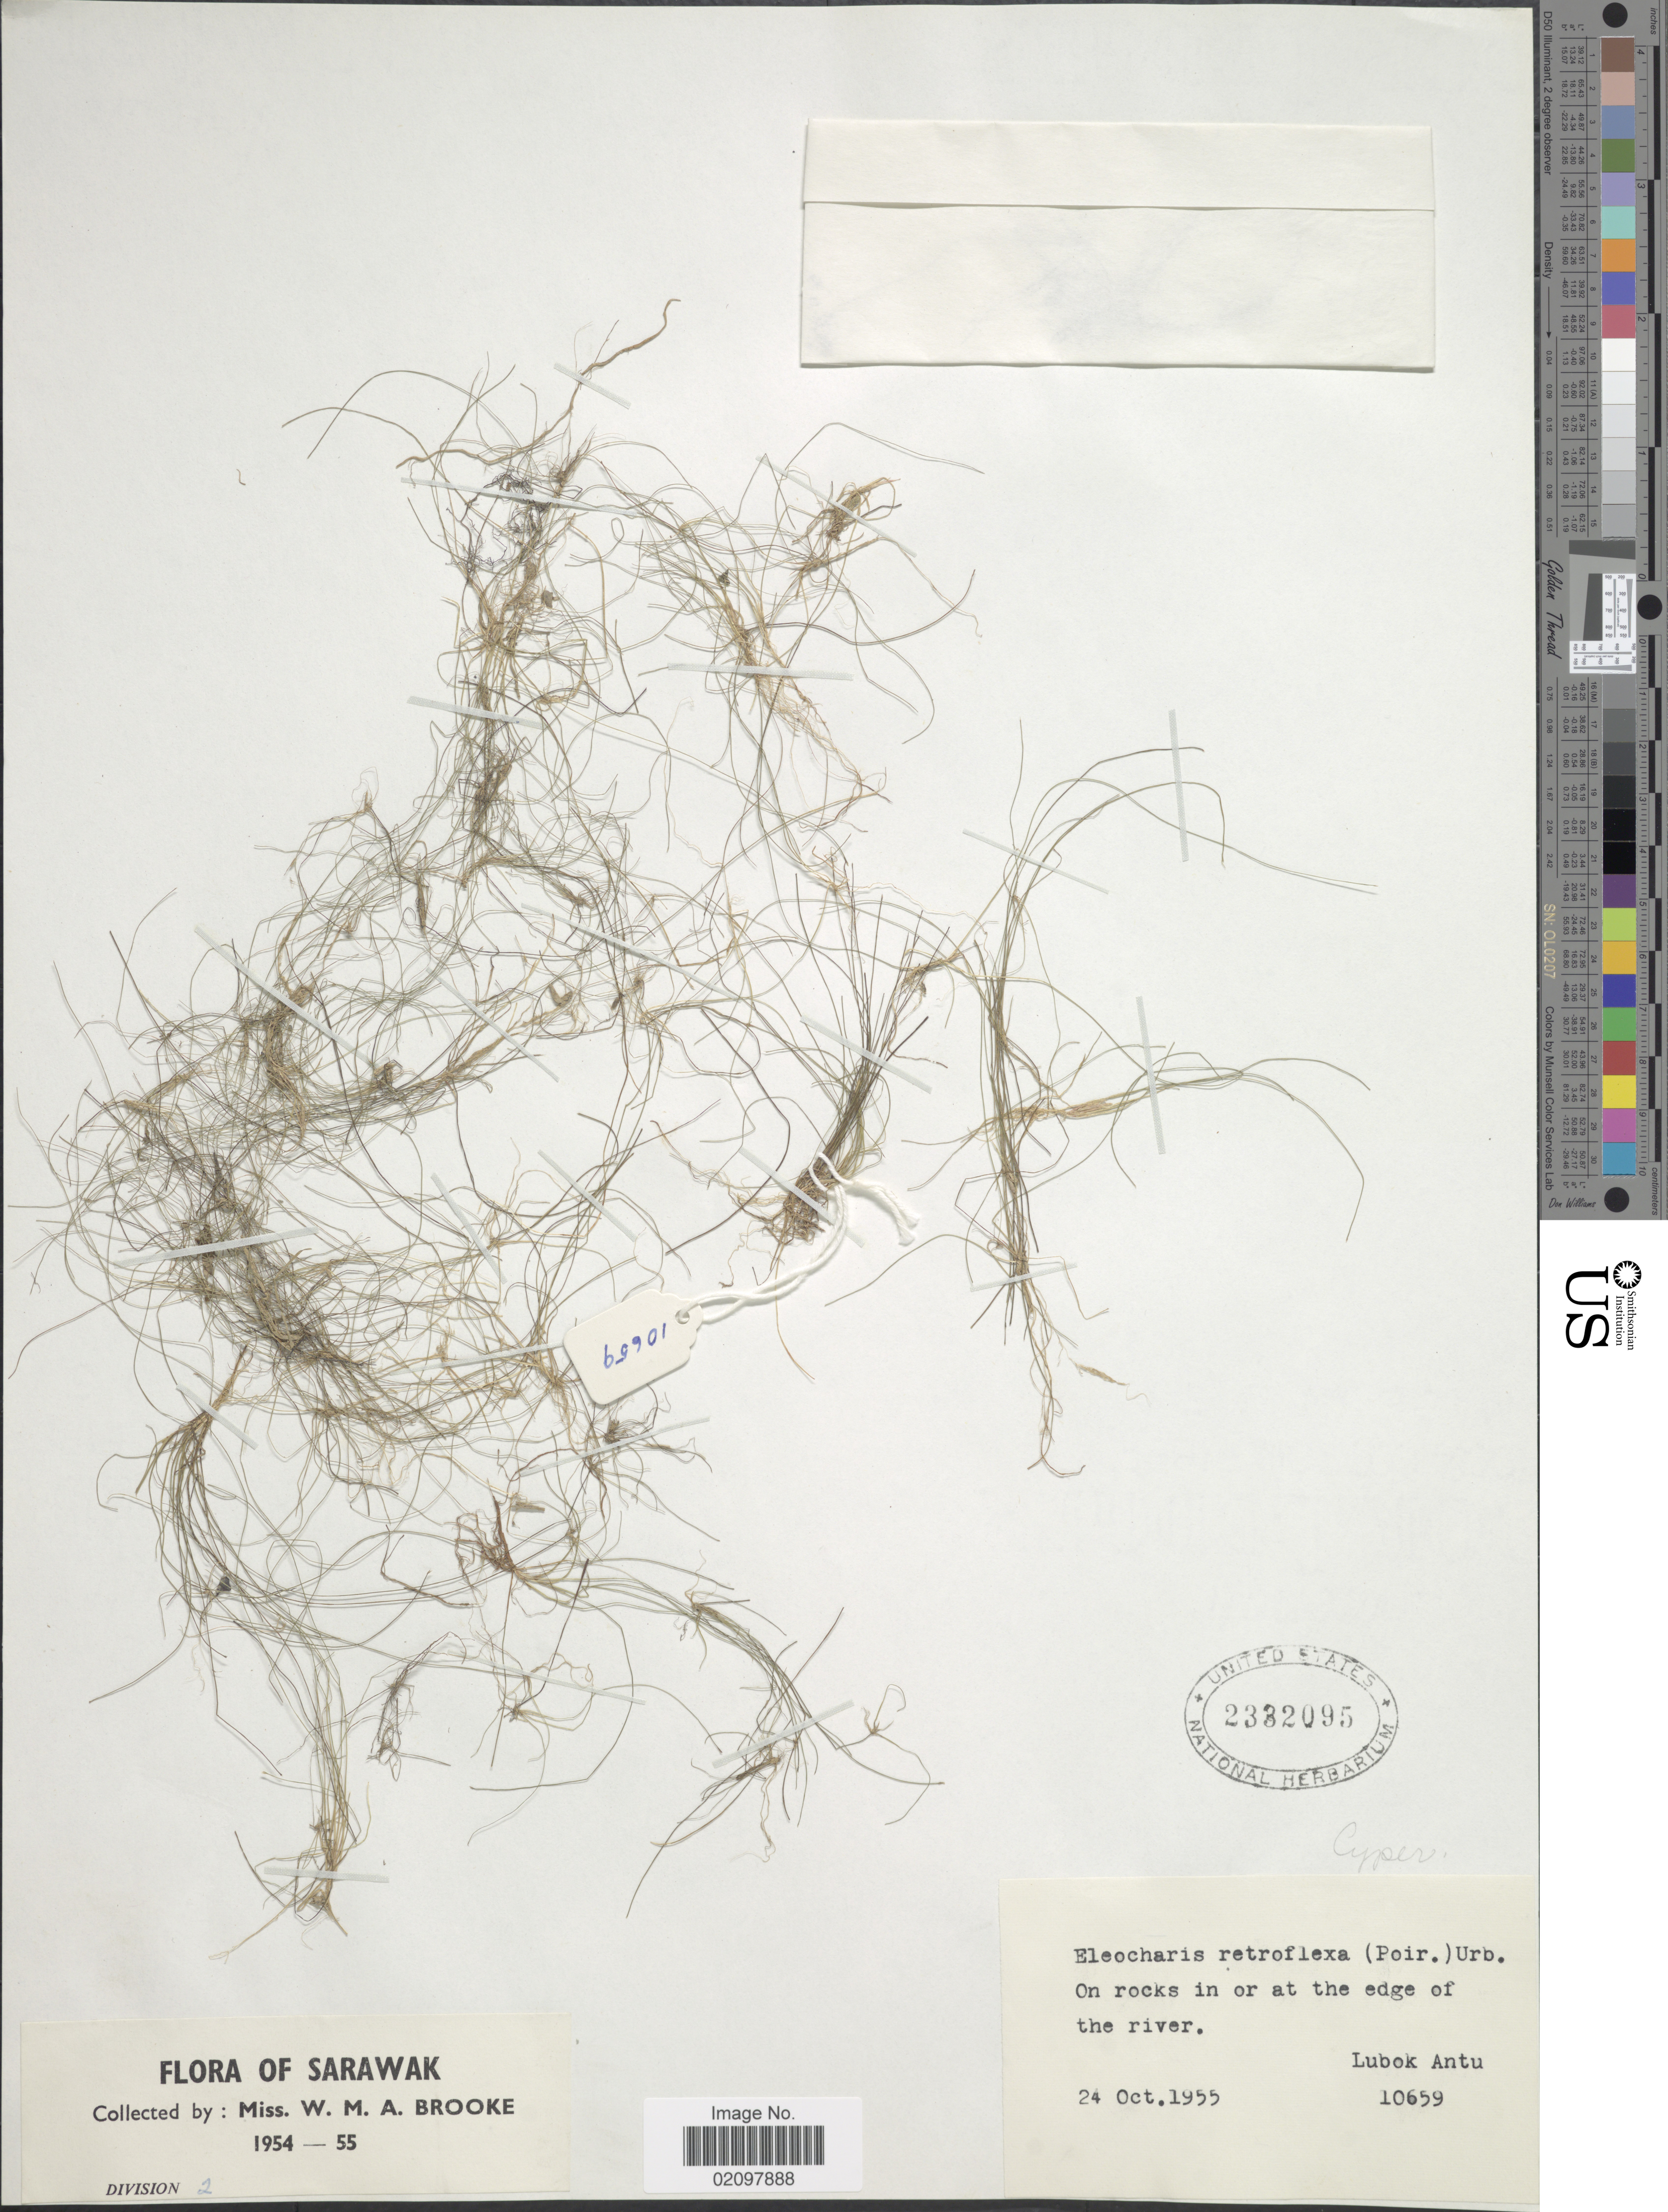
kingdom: Plantae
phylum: Tracheophyta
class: Liliopsida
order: Poales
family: Cyperaceae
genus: Eleocharis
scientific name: Eleocharis retroflexa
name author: (Poir.) Urb.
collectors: W. Brooke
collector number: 10659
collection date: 1955-10-24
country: Malaysia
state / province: Sarawak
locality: On rocks in or at the edge of the river. Lubok Antu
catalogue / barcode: US 2332095